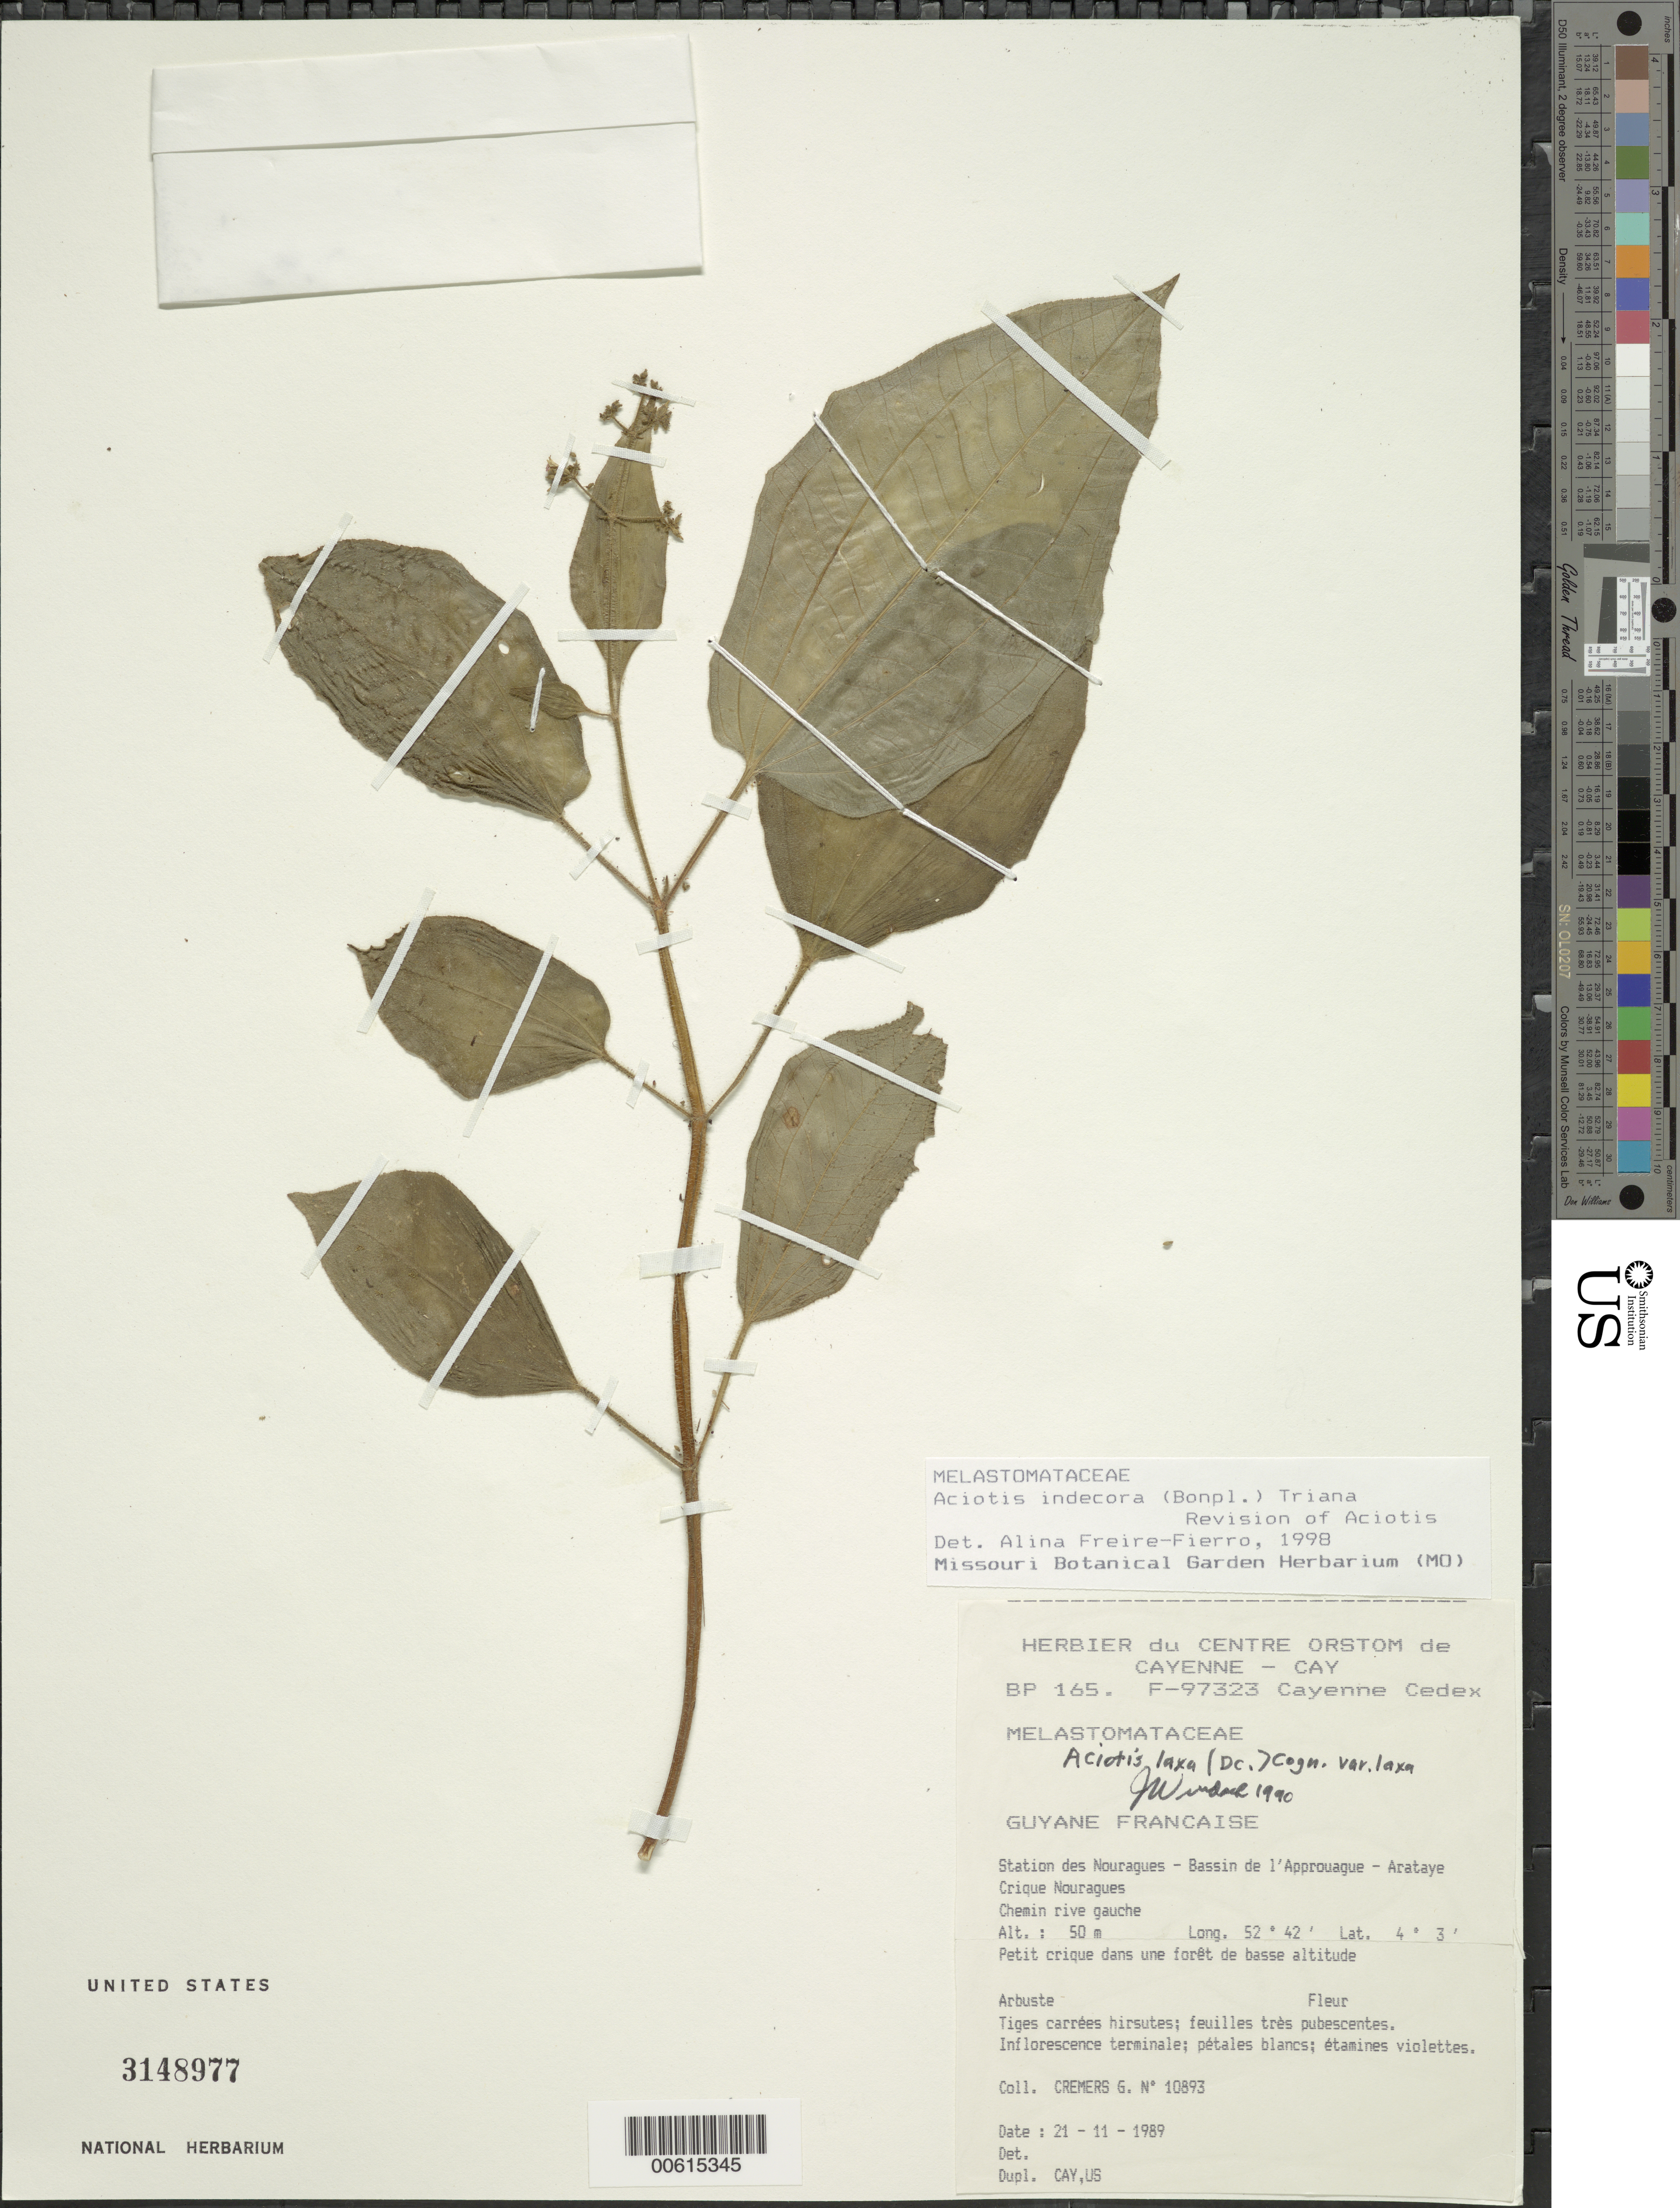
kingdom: Plantae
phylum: Tracheophyta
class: Magnoliopsida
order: Myrtales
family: Melastomataceae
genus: Aciotis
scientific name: Aciotis indecora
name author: (Bonpl.) Triana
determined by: Freire-Fierro, A.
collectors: G. Cremers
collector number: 10893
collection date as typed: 21-Nov-89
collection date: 1989-11-21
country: French Guiana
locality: Station des Nouragues, Bassin de l'Approuague, Arataye. Crique Nouragues. Chemin rive gauche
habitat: Petit crique dans une foret de basse altitude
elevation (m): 50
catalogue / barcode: US 3148977